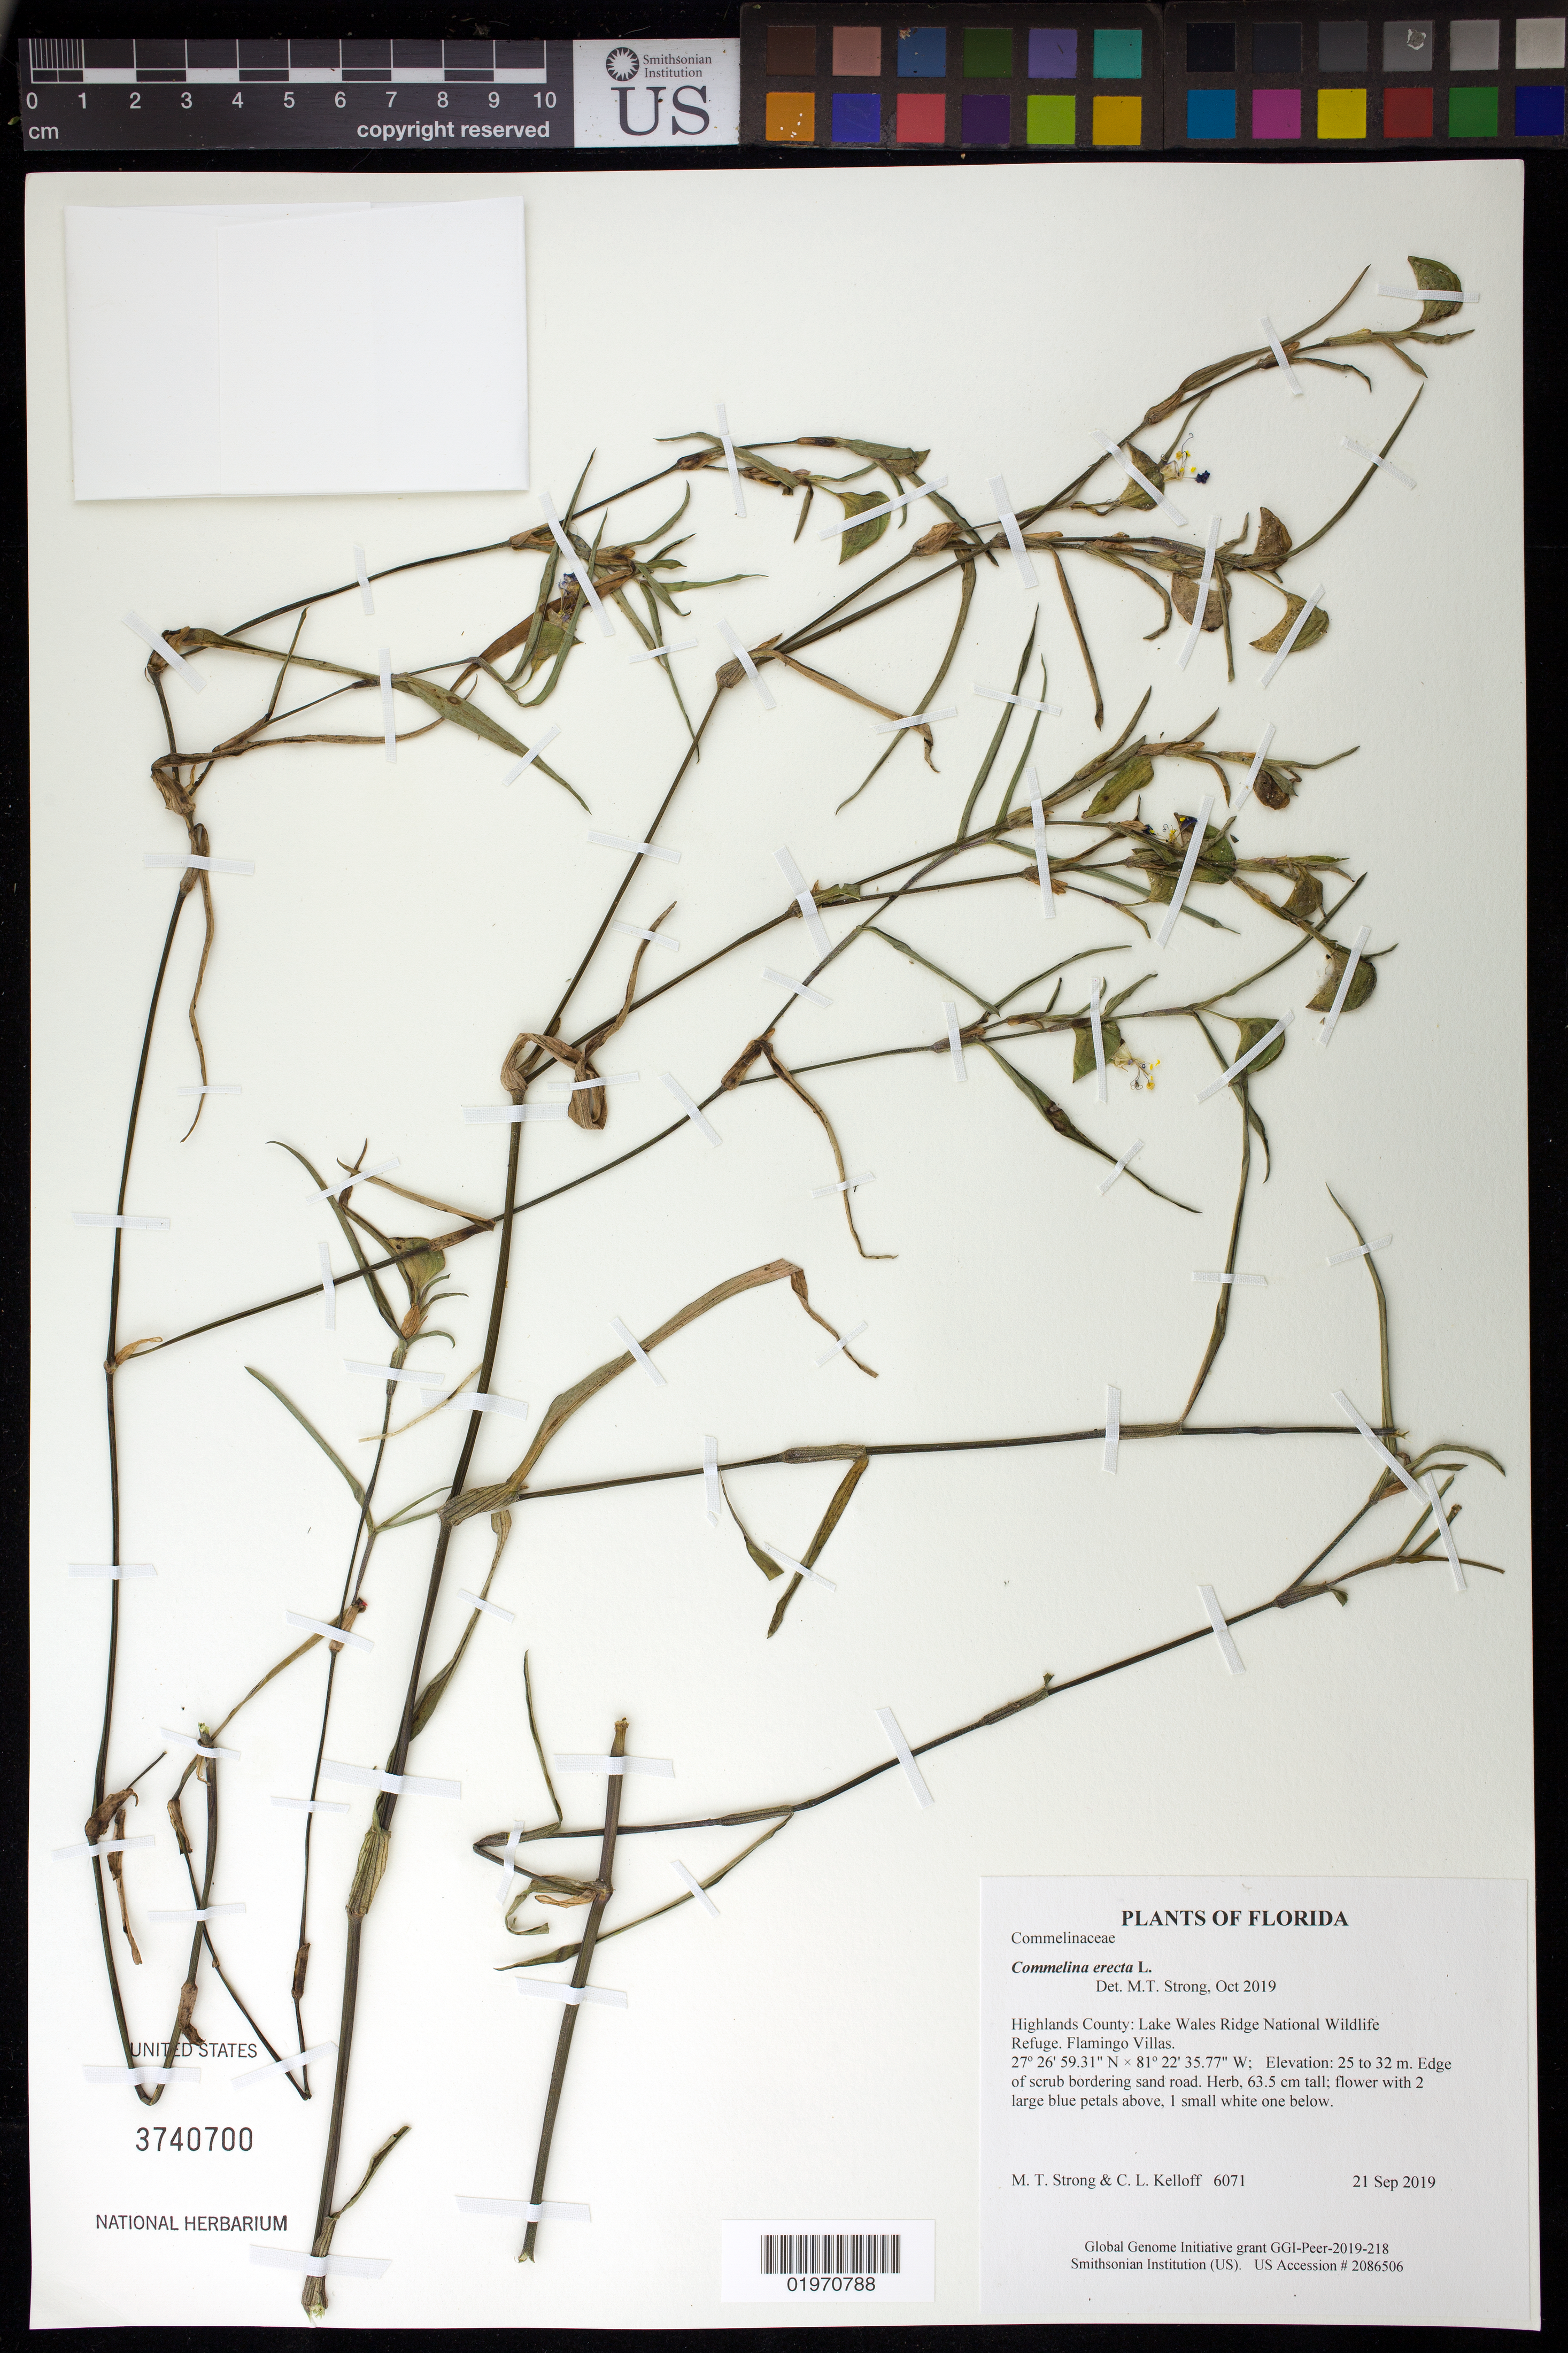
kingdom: Plantae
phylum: Tracheophyta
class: Liliopsida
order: Commelinales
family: Commelinaceae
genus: Commelina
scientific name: Commelina erecta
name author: L.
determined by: Strong, Mark T., (BOT), Smithsonian Institution - National Museum of Natural History (UNITED STATES)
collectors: M. T. Strong & C. L. Kelloff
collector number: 6071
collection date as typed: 21 Sep 2019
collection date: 2019-09-21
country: United States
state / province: Florida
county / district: Highlands County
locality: Lake Wales Ridge National Wildlife Refuge. Flamingo Villas.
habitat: Edge of scrub bordering sand road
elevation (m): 25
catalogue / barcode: US 3740700